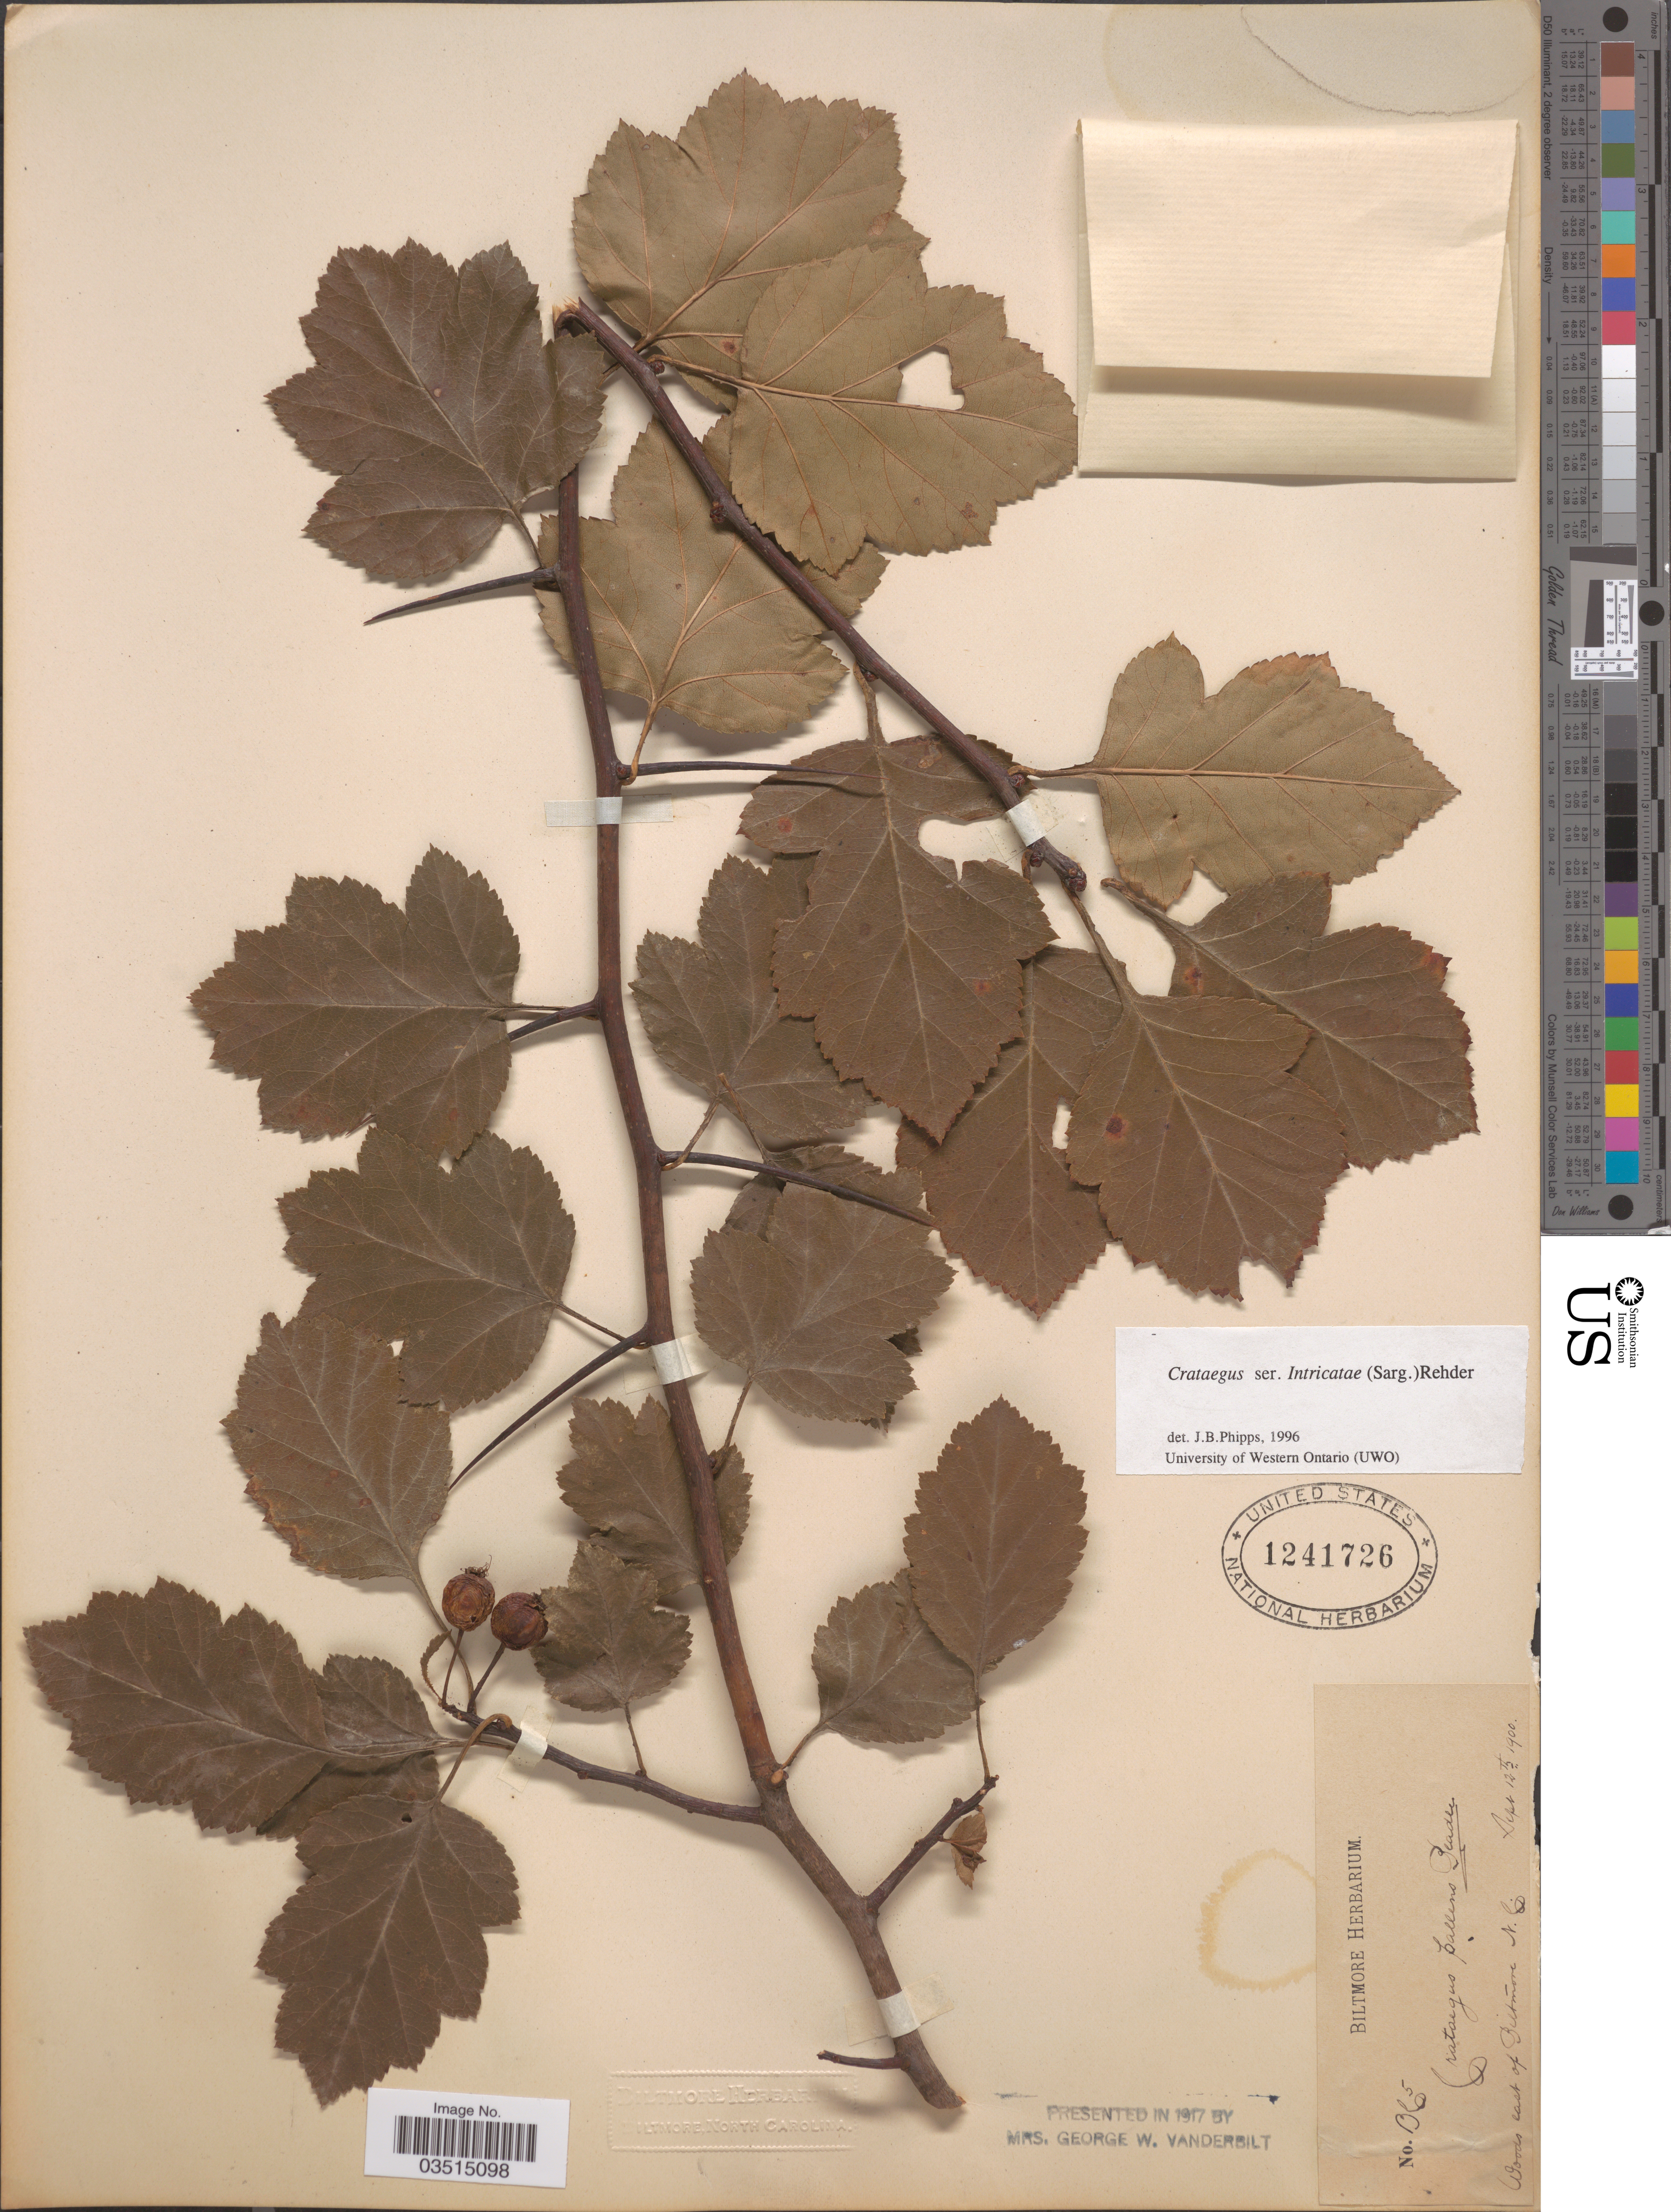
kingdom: Plantae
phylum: Tracheophyta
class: Magnoliopsida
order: Rosales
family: Rosaceae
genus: Crataegus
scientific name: Crataegus intricata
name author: Lange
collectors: ex herb. Biltmore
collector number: BC5*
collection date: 1900-09-12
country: United States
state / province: North Carolina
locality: Woods east of Biltmore.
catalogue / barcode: US 1241726